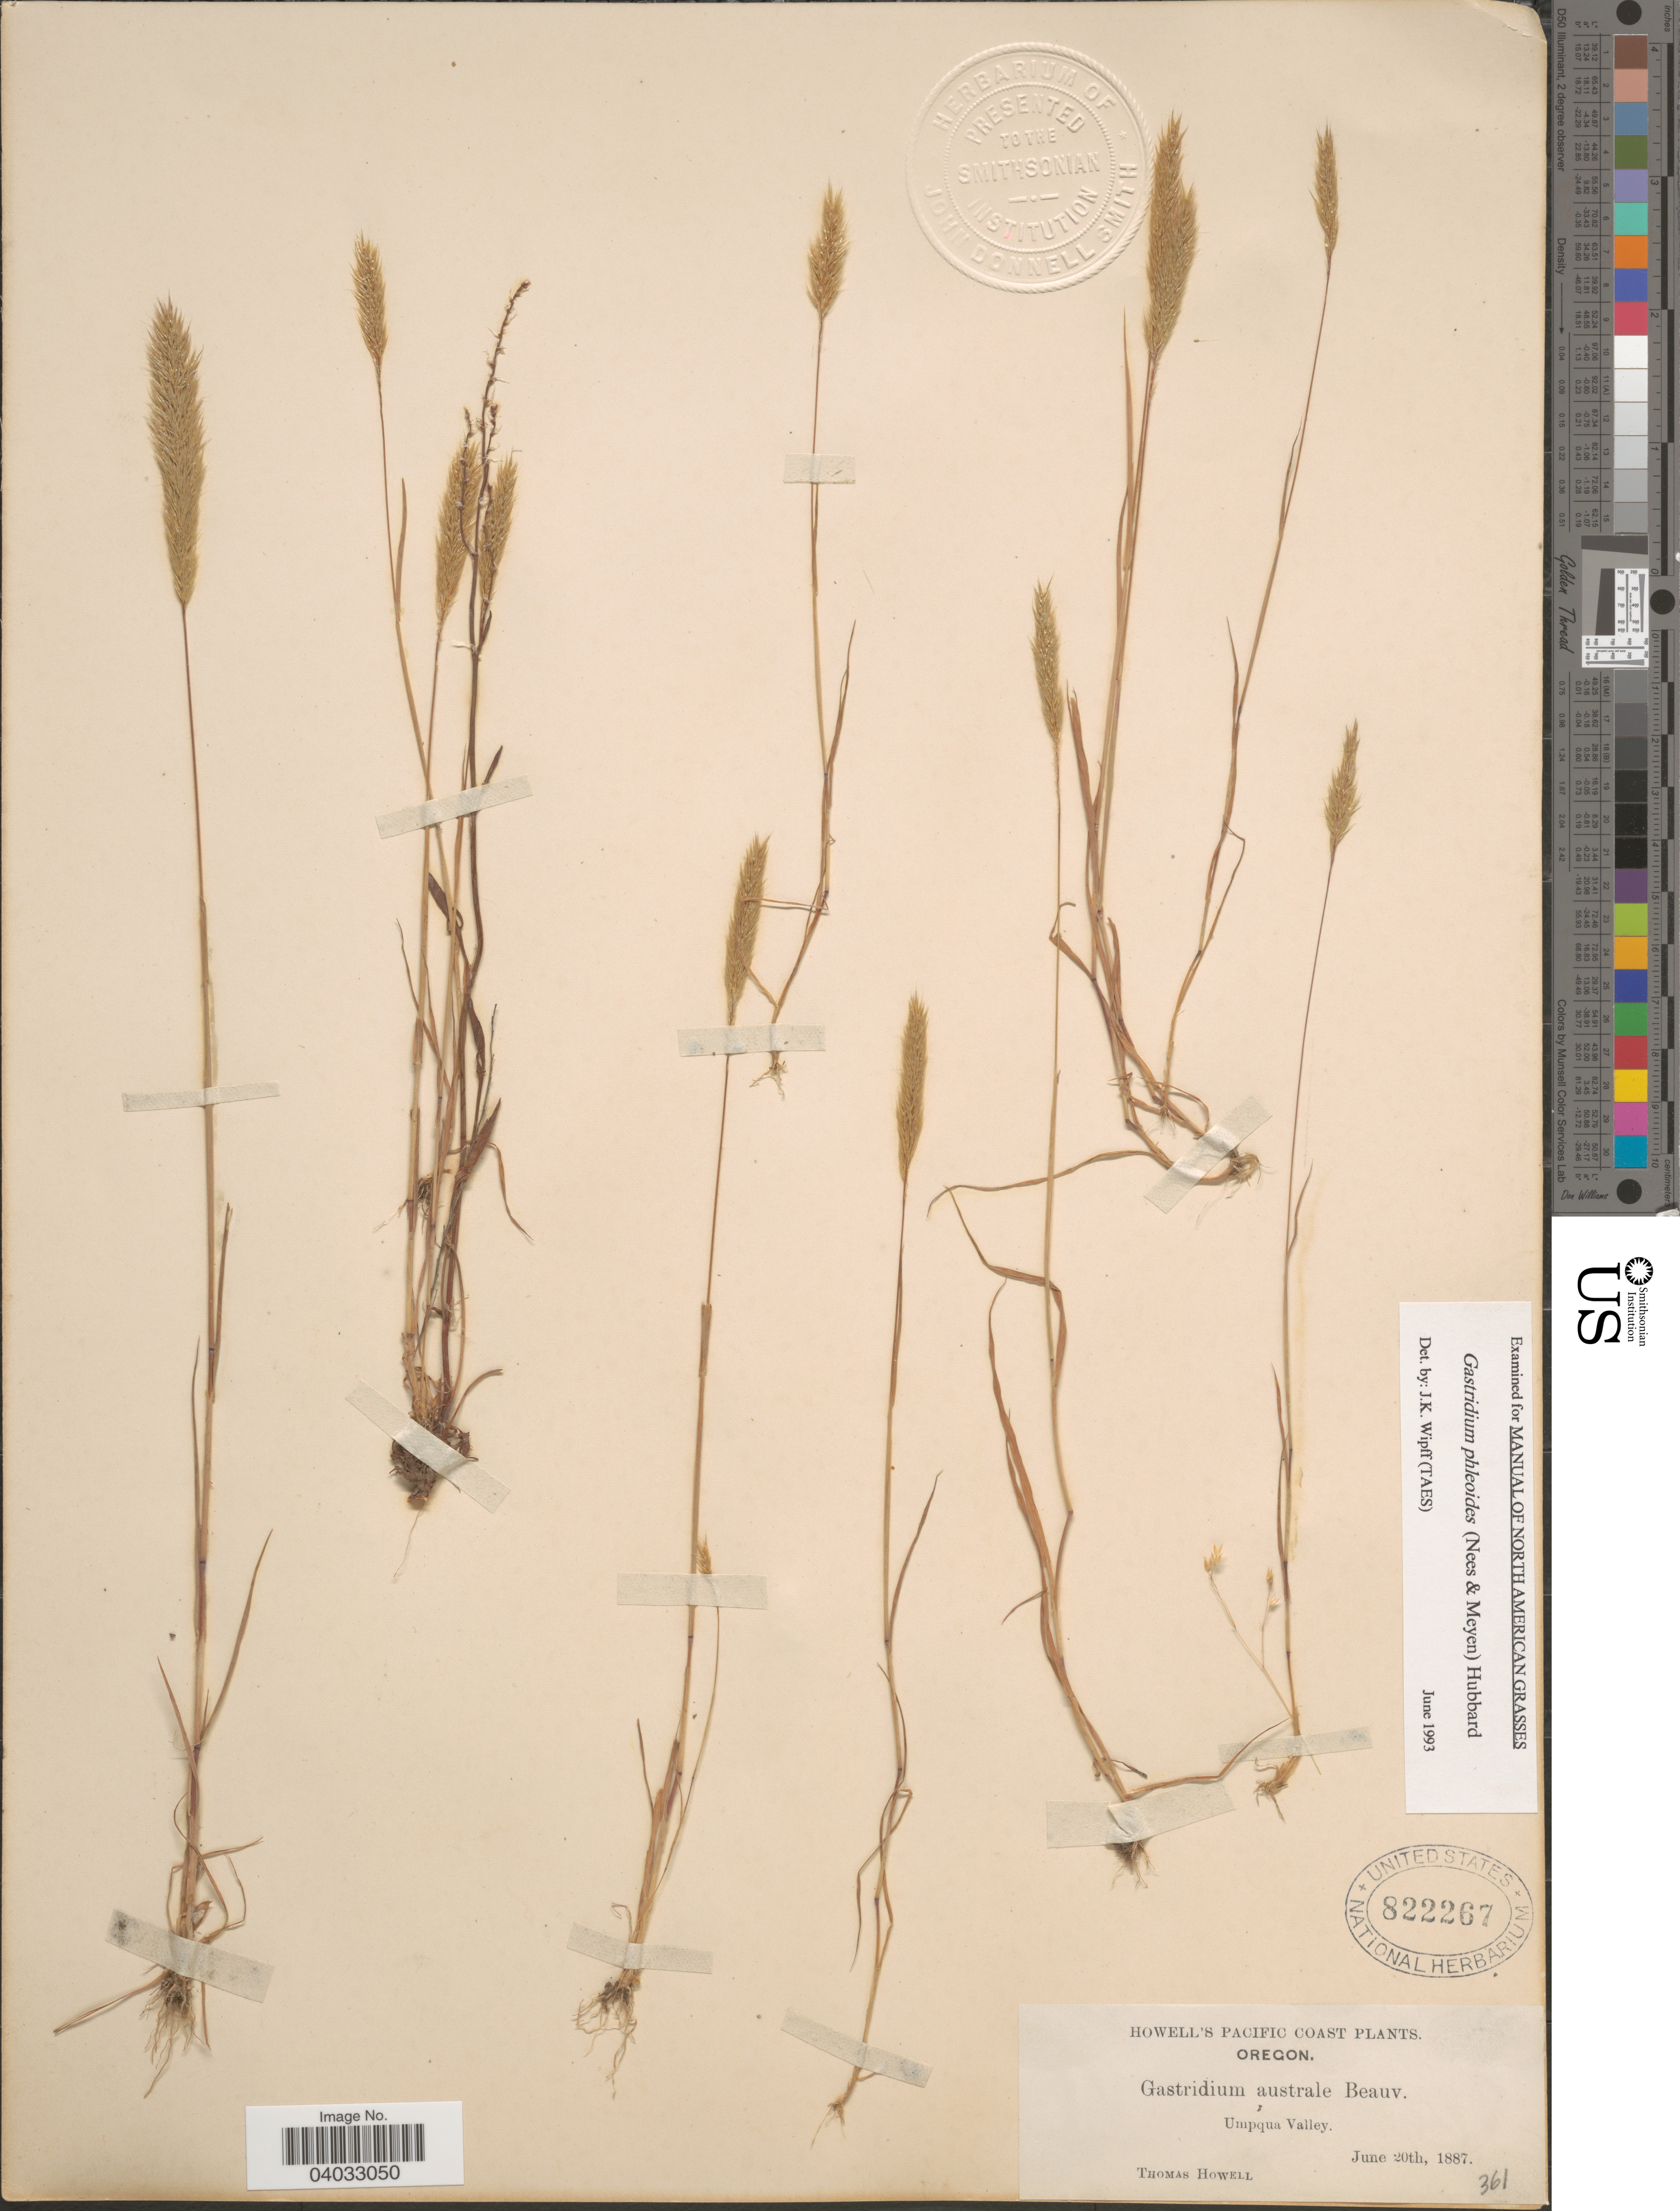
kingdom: Plantae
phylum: Tracheophyta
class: Liliopsida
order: Poales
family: Poaceae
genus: Gastridium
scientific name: Gastridium phleoides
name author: (Nees) C.E. Hubb.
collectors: T. Howell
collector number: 361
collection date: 1887-06-20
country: United States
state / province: Oregon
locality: Pacific Coast. Umpqua Valley.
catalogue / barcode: US 822267